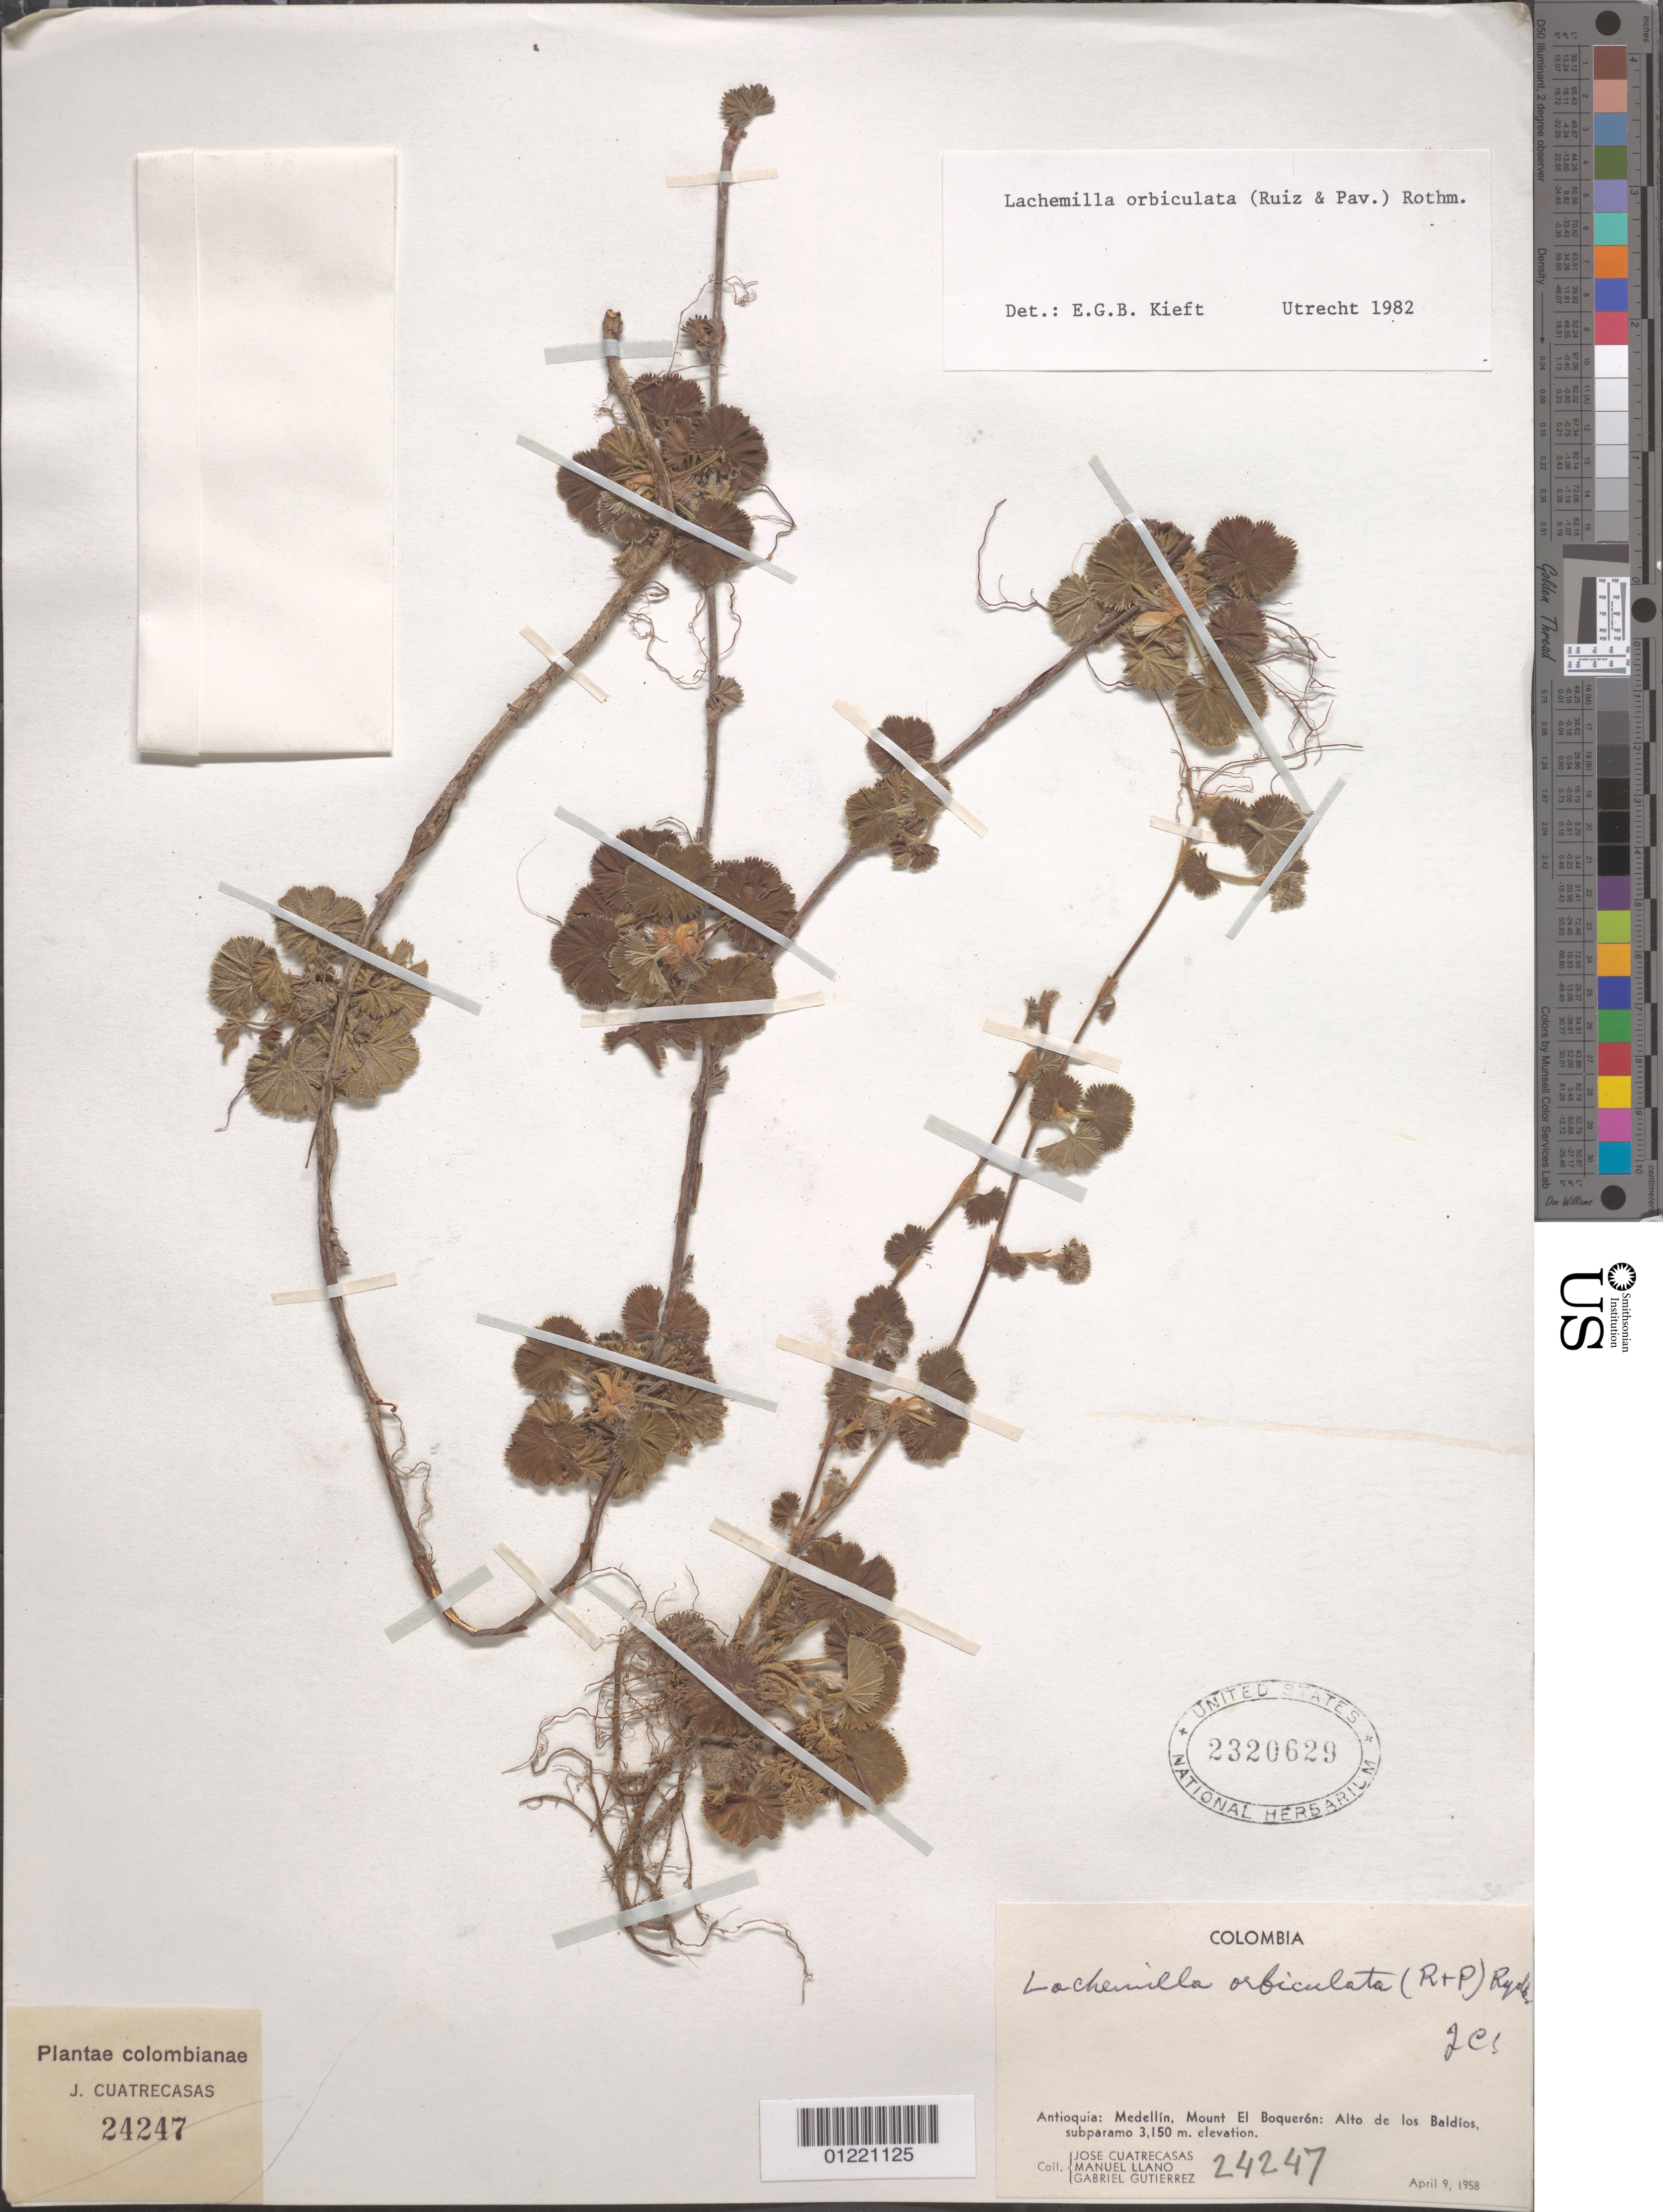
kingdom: Plantae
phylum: Tracheophyta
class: Magnoliopsida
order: Rosales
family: Rosaceae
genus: Lachemilla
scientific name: Lachemilla orbiculata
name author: (Ruiz & Pav.) Rydb.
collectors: J. Cuatrecasas, M. Llano & G. Gutierrez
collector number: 24247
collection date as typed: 09 Apr 1958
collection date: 1958-04-09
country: Colombia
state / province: Antioquia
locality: Medellin, Mount El Boqueron, Alto de los Baldios.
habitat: subparamo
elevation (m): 3150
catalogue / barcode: US 2320629